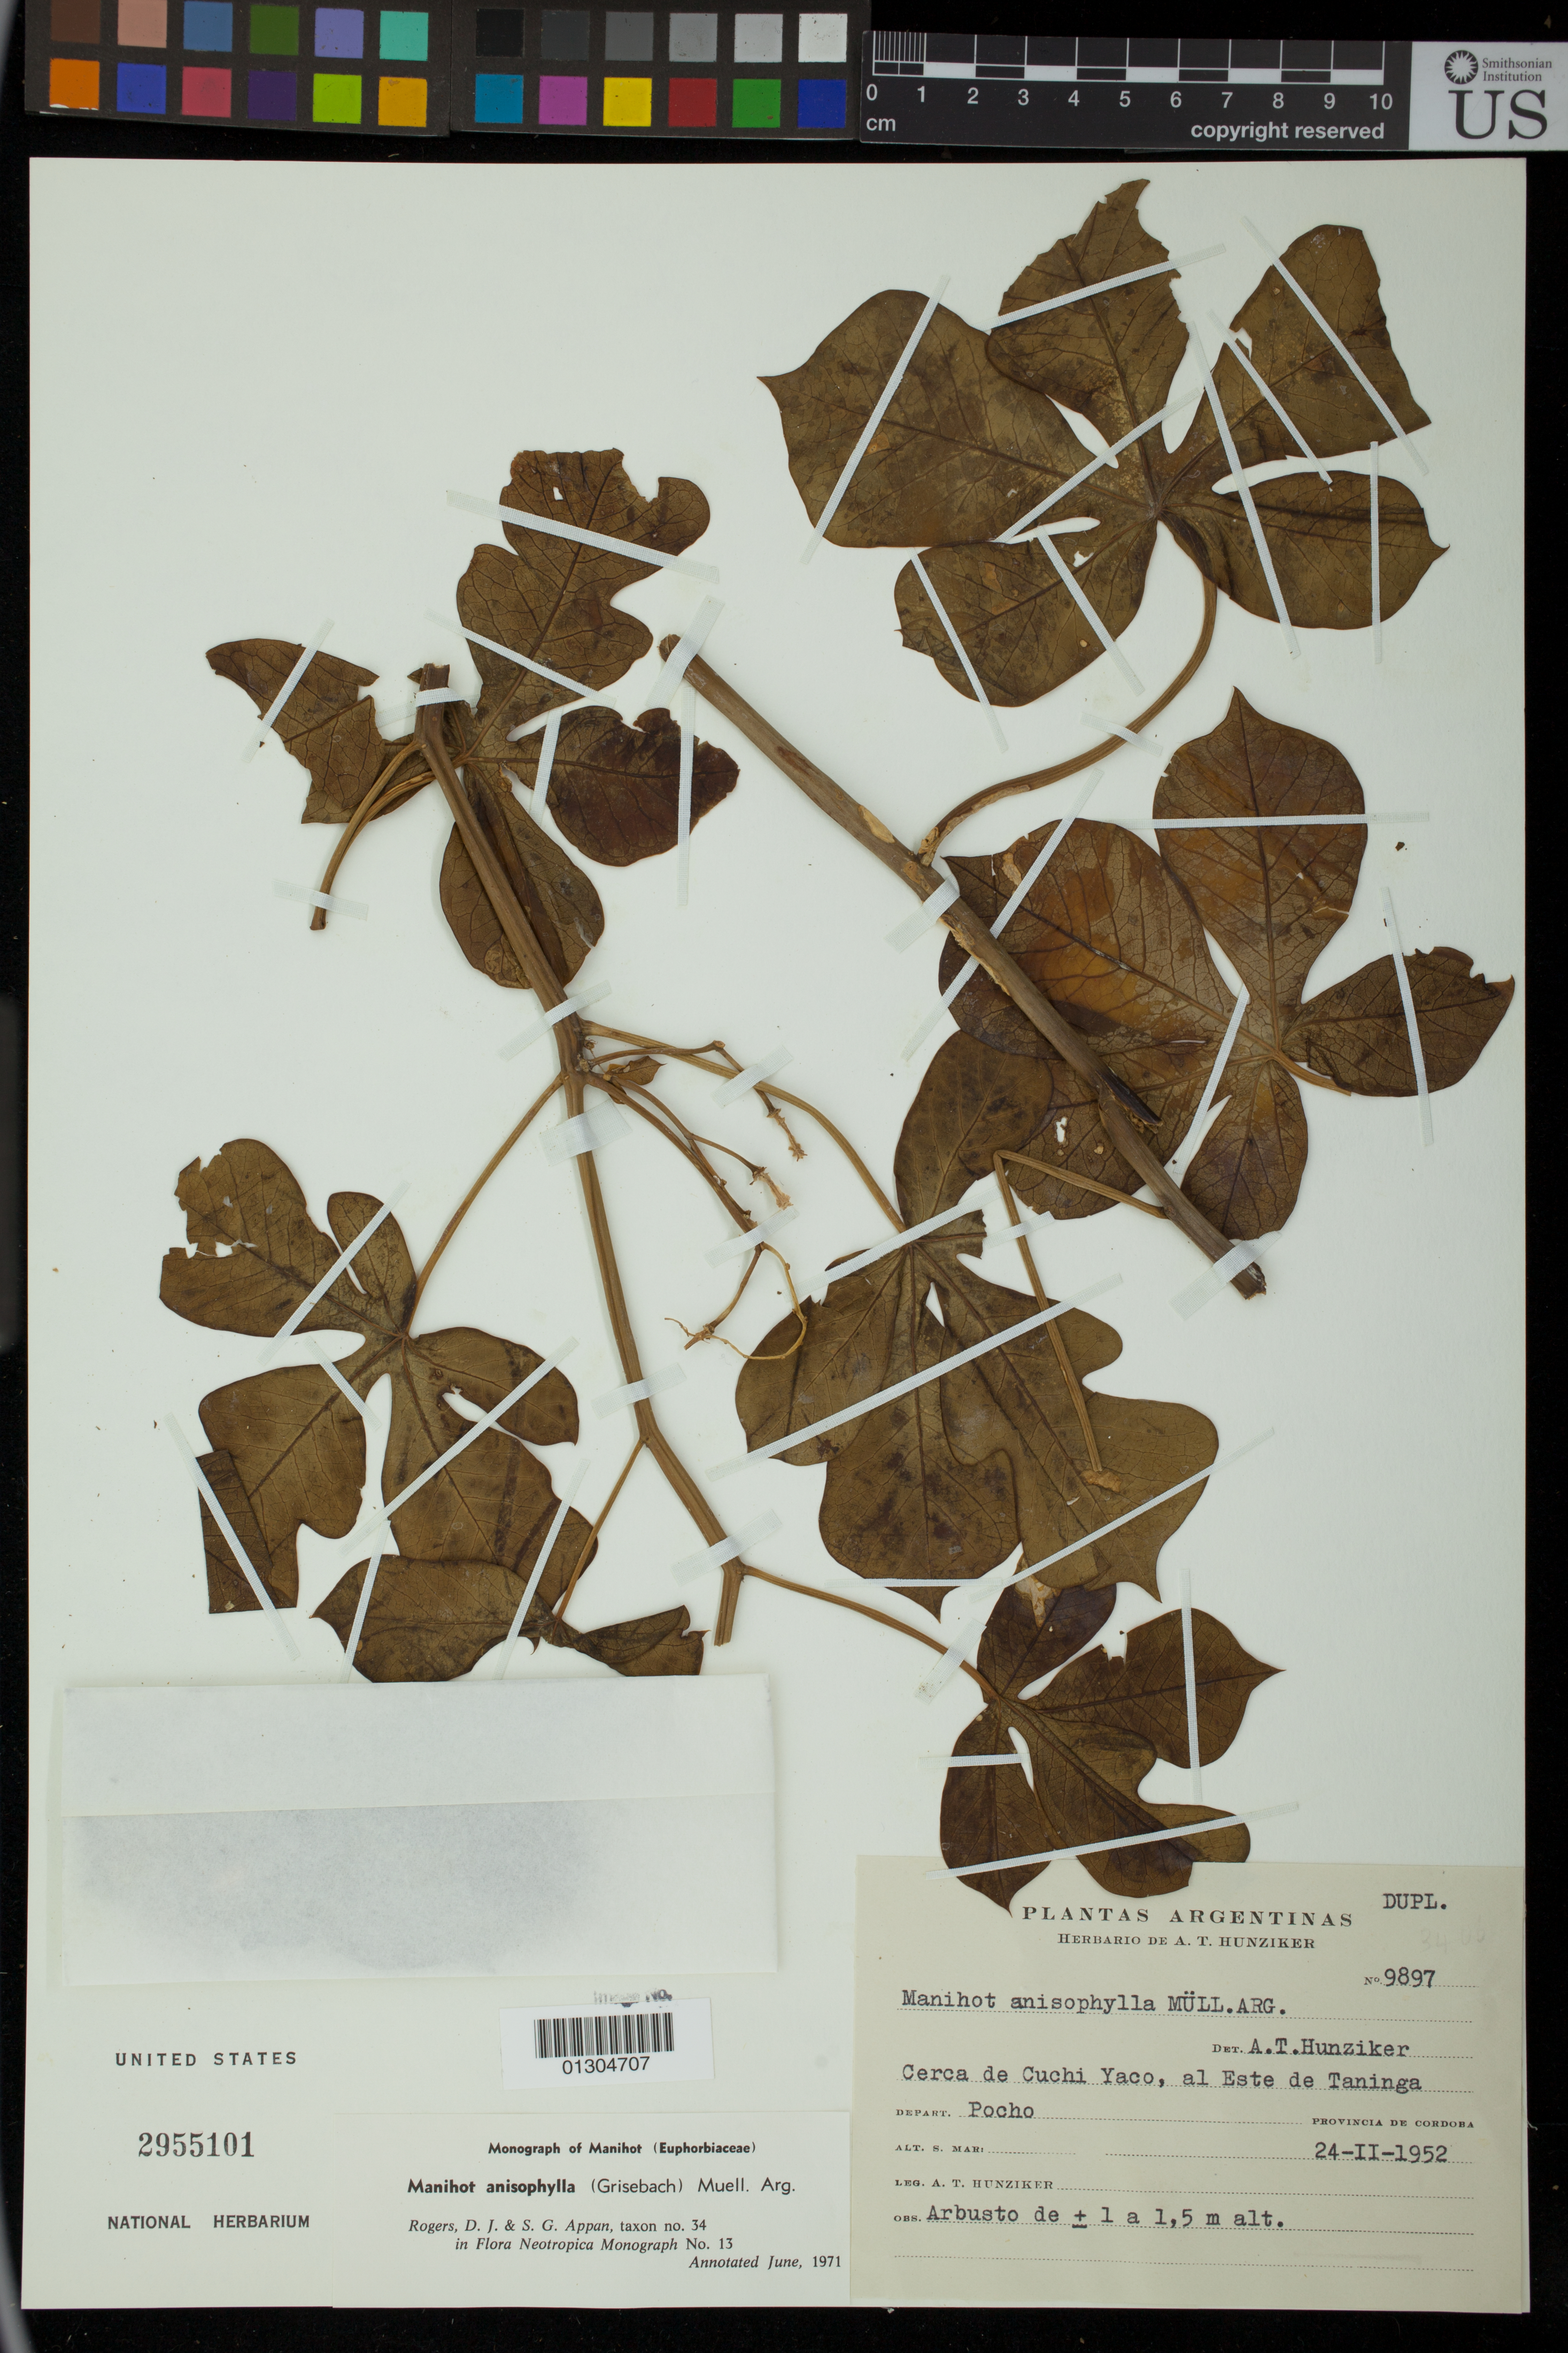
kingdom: Plantae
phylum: Tracheophyta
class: Magnoliopsida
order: Malpighiales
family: Euphorbiaceae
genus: Manihot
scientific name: Manihot anisophylla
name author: (Griseb.) Müll. Arg.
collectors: A. T. Hunziker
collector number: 9897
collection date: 1952-02-24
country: Argentina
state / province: Cordoba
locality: Depart. Pocho: Cerca de Cuchi Yaco, al Este de Taninga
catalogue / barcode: US 2955101